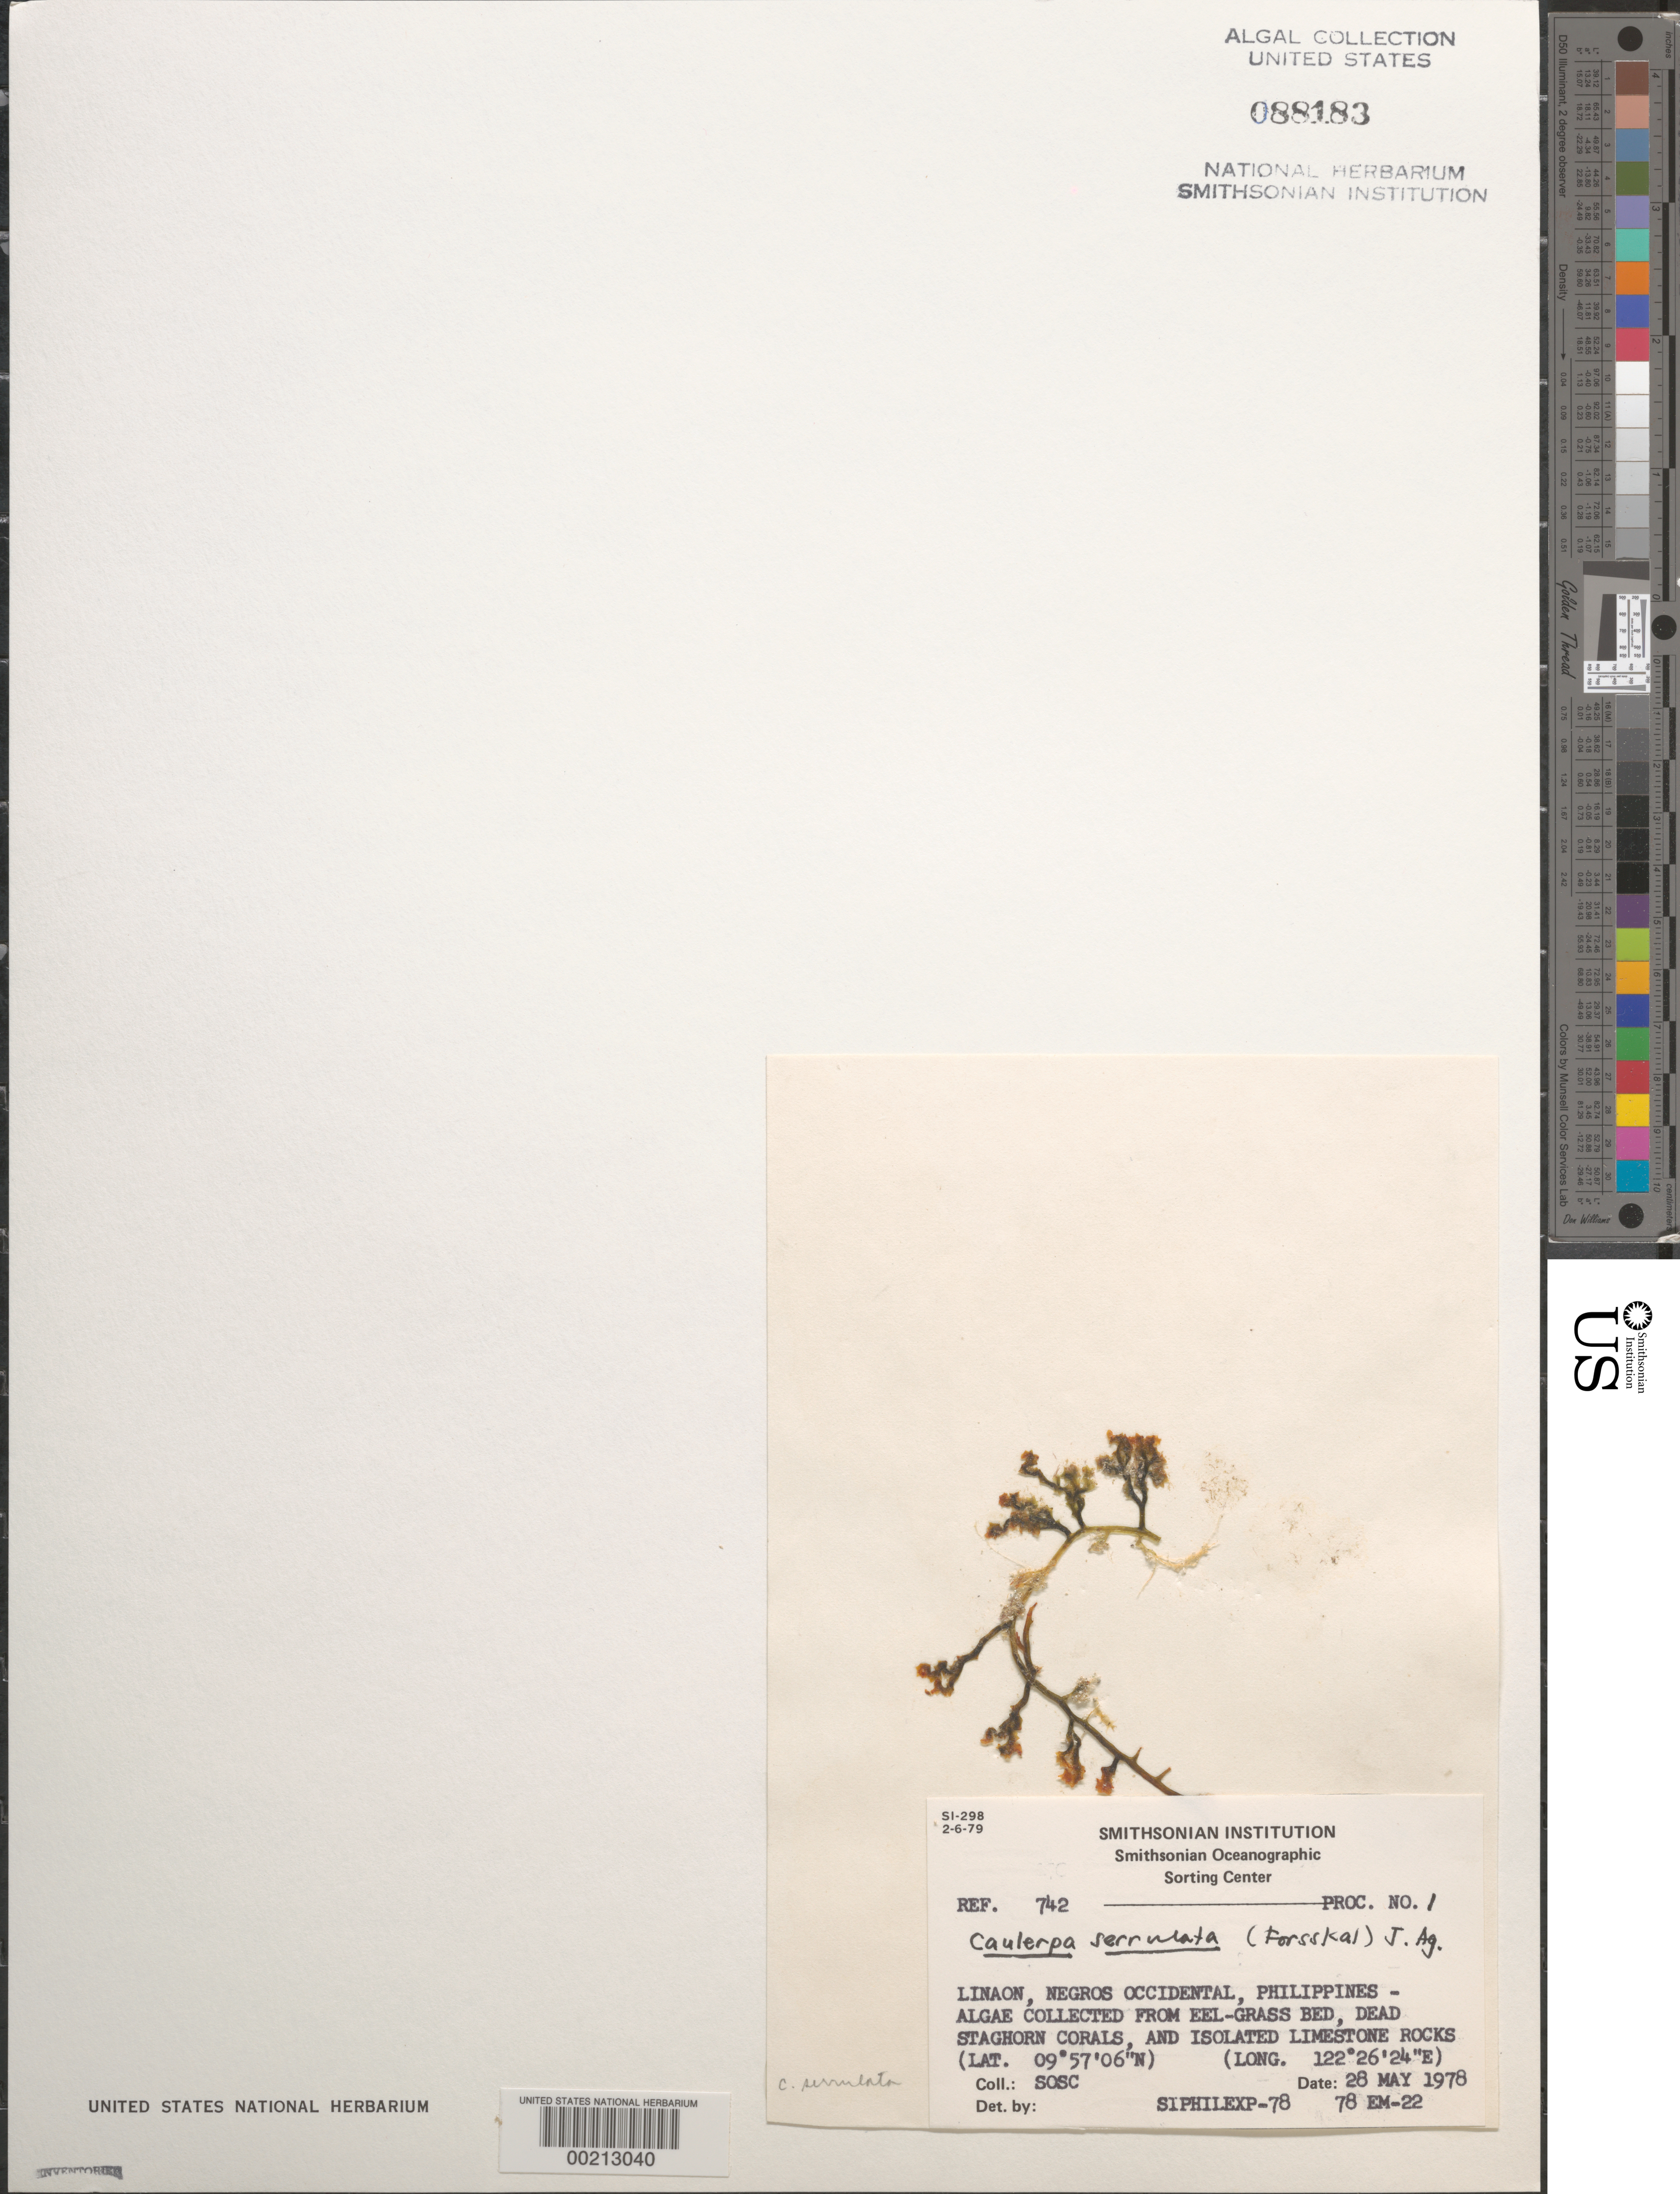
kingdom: Plantae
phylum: Chlorophyta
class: Ulvophyceae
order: Bryopsidales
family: Caulerpaceae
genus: Caulerpa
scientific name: Caulerpa serrulata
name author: (Forssk.) J. Agardh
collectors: SOSC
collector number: Station 78 Em-22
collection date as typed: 28 May 1978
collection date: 1978-05-28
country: Philippines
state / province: Western Visayas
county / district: Negros Occidental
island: Negros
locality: Linaon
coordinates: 09 57' 06" N, 122 26' 24" E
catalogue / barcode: US 88183